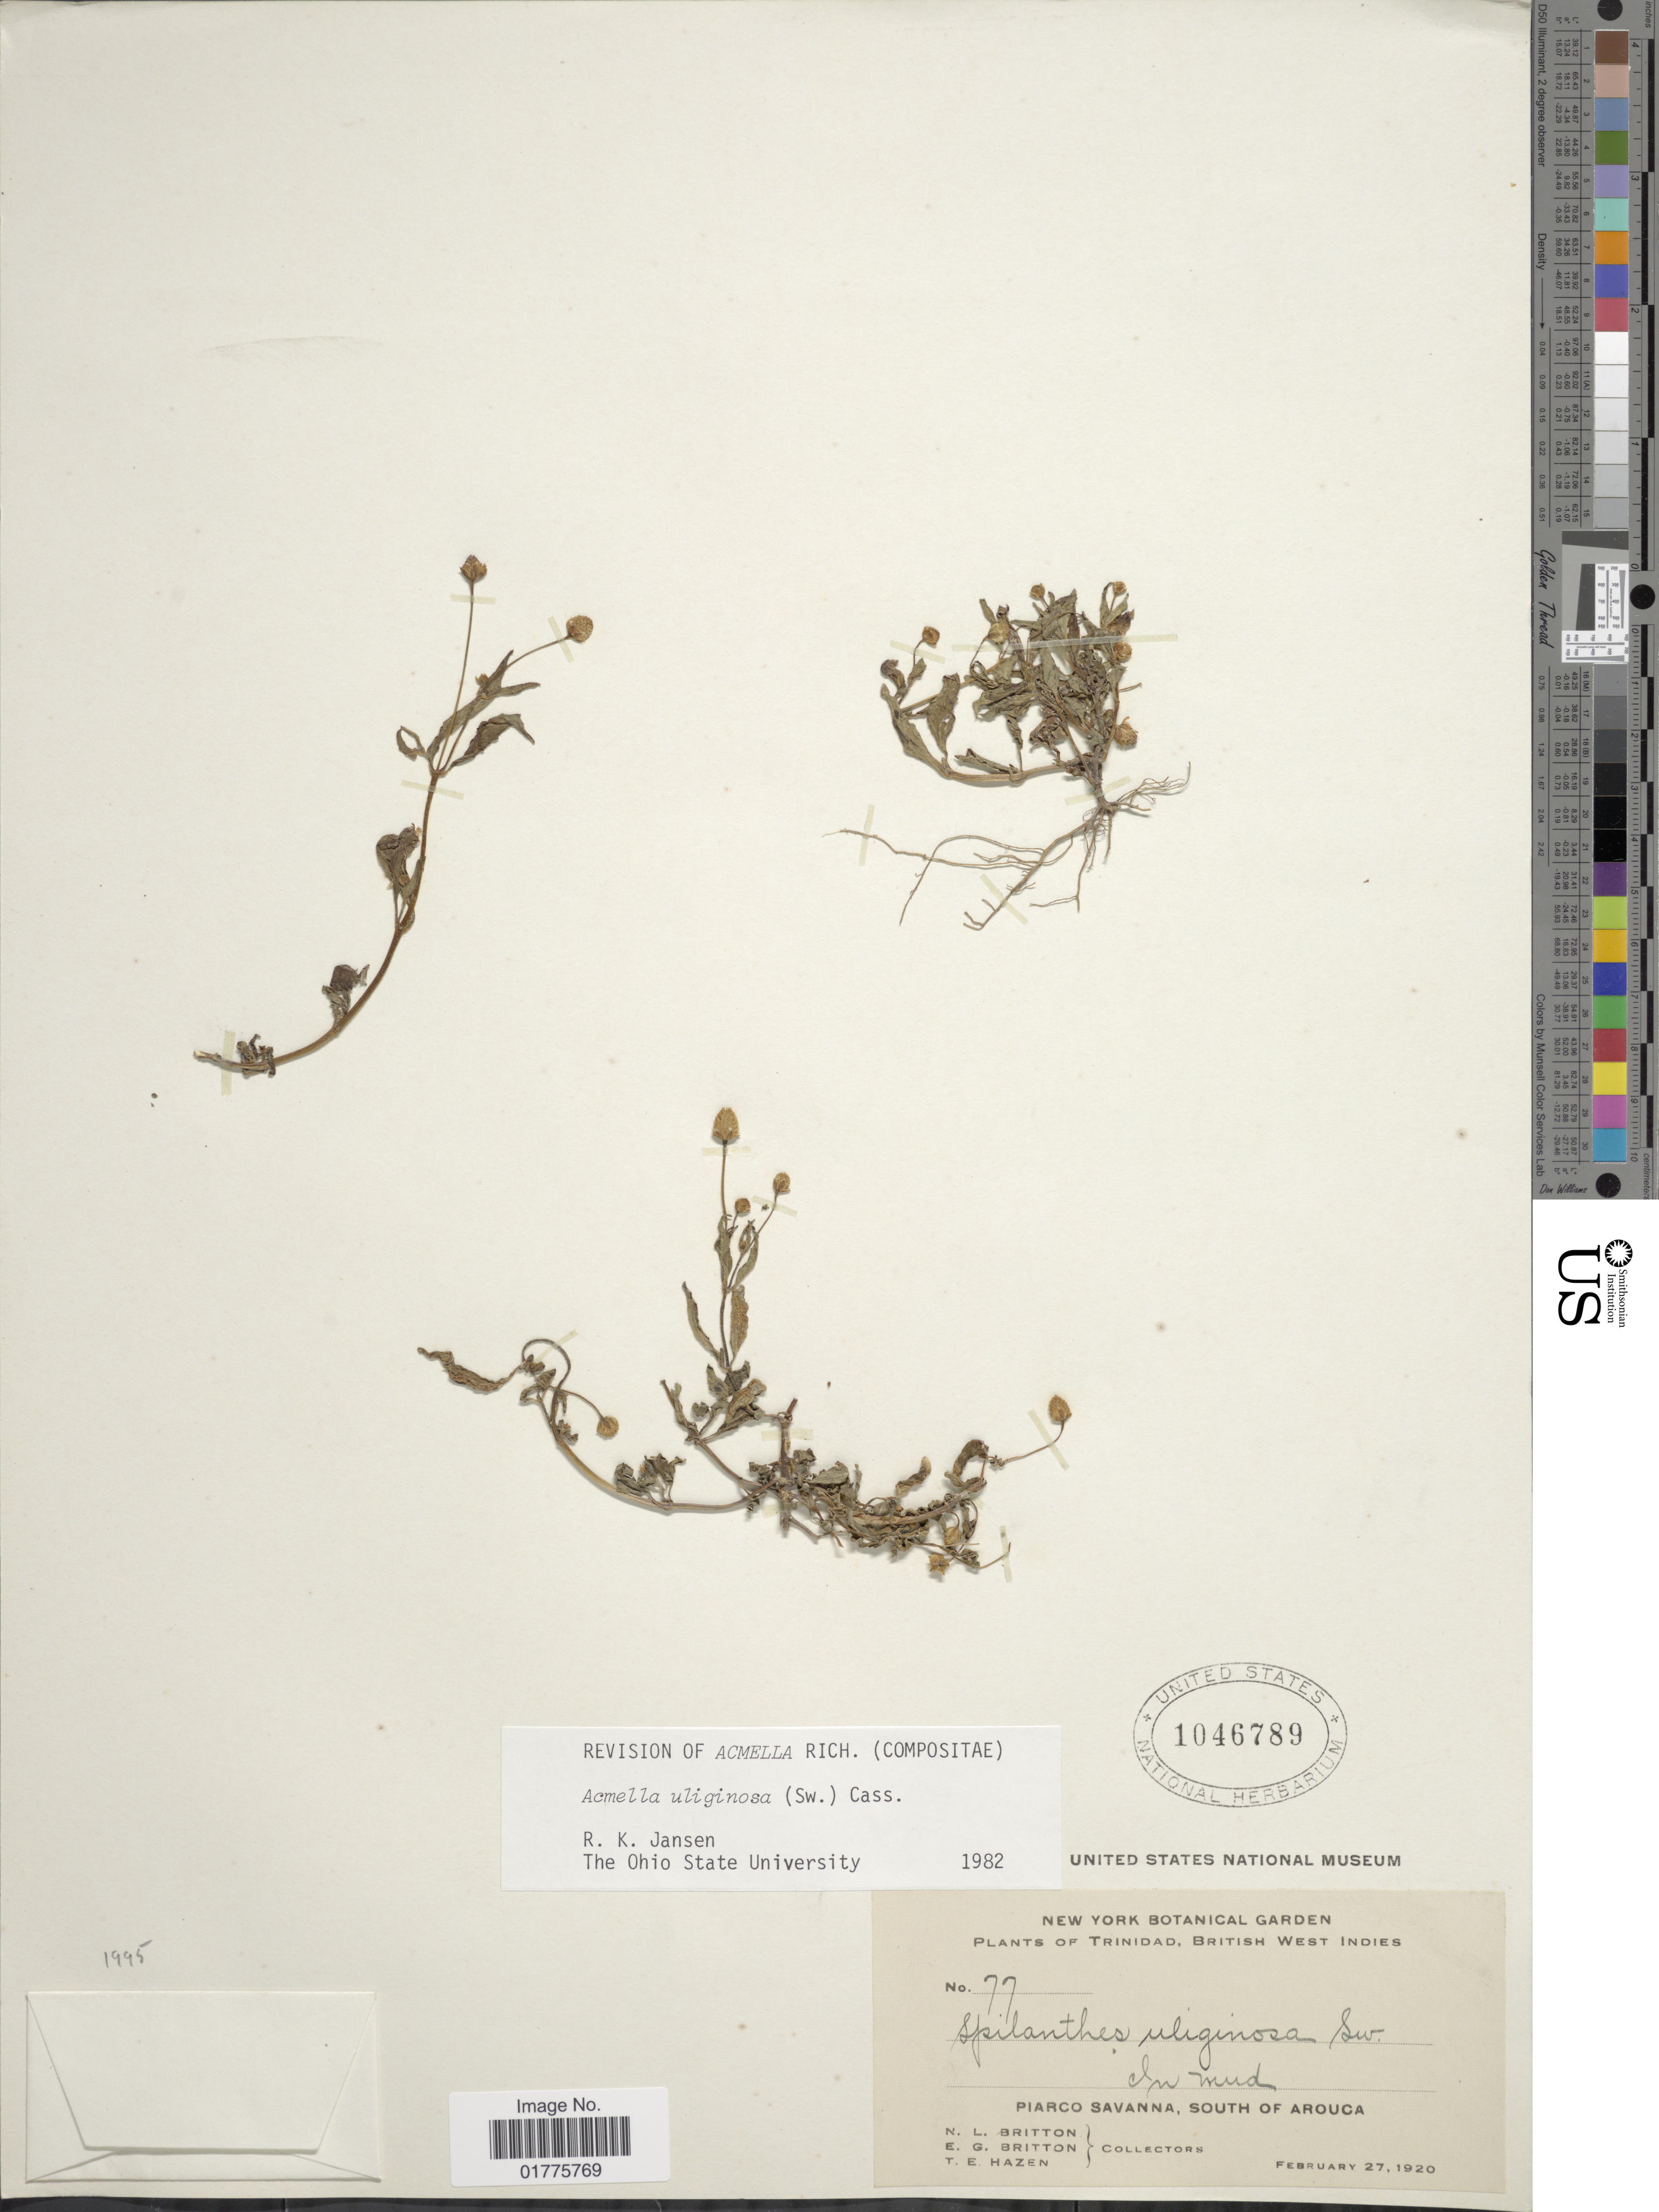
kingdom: Plantae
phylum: Tracheophyta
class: Magnoliopsida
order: Asterales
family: Asteraceae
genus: Acmella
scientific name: Acmella uliginosa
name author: (Sw.) Cass.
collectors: N. Britton, E. G. Britton & T. E. Hazen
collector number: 77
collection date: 1920-02-27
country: Trinidad and Tobago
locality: British West Indies, in mud, Piarco Savanna, South of Arouca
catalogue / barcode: US 1046789